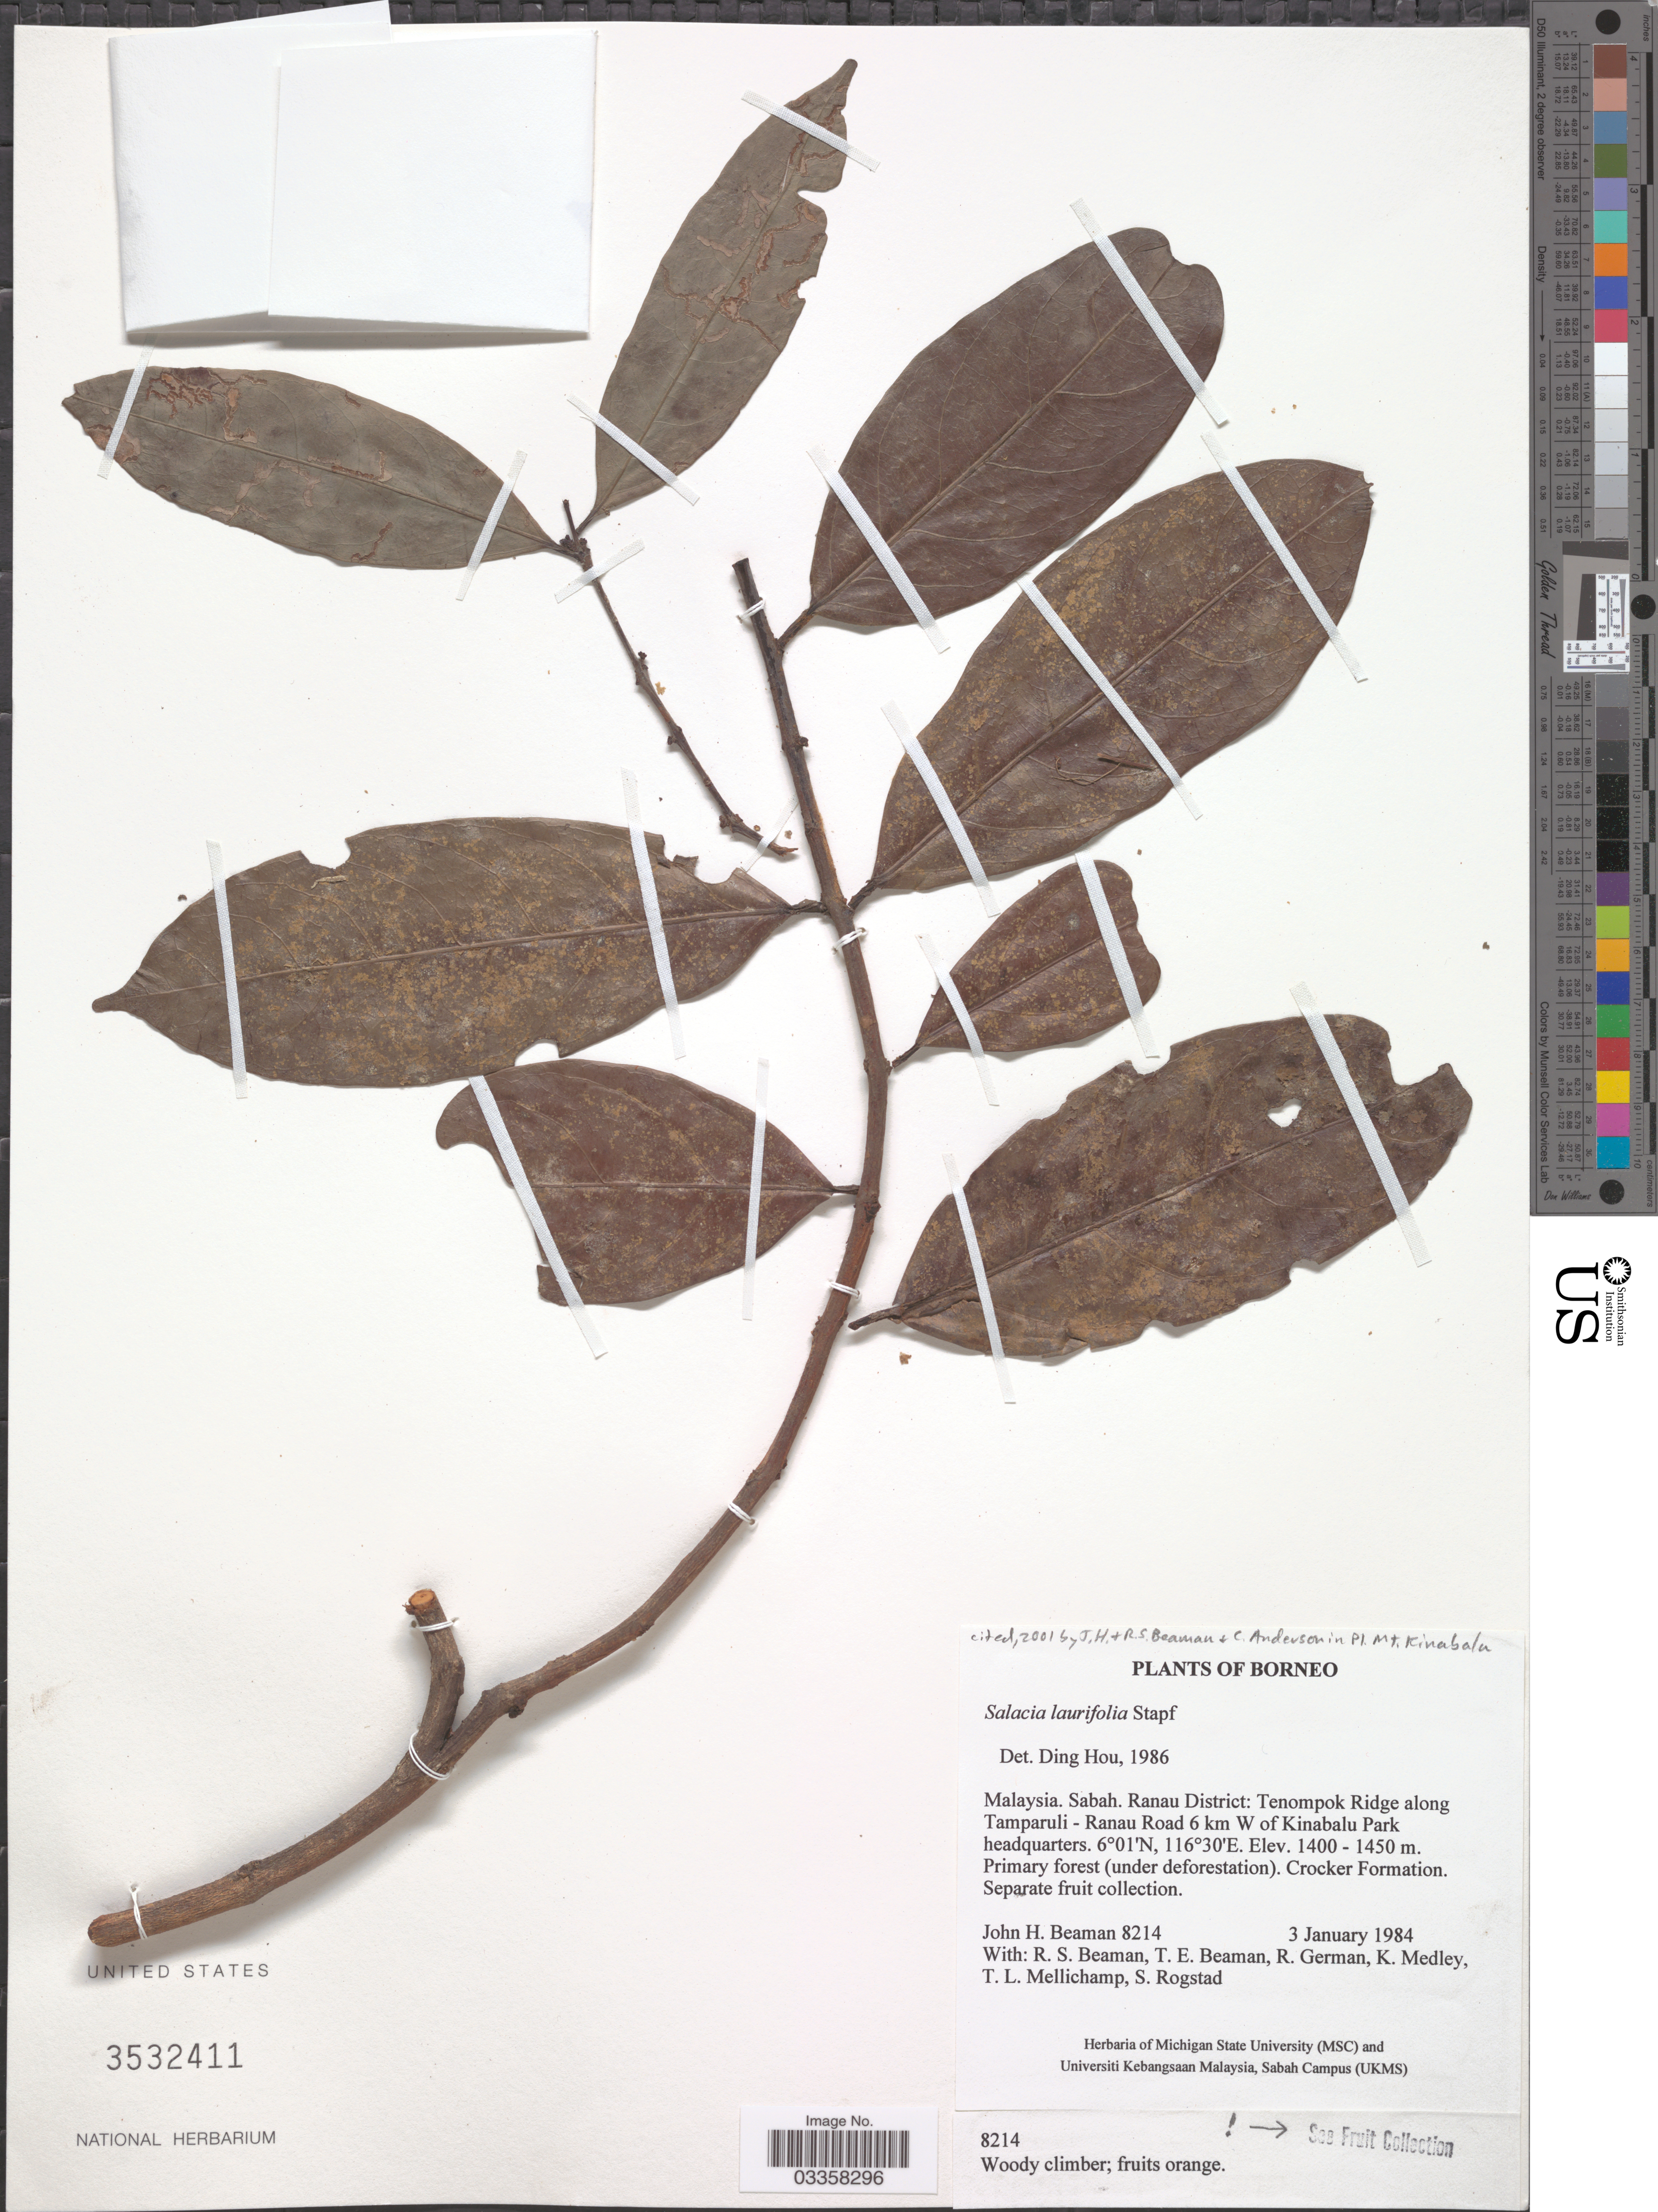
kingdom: Plantae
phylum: Tracheophyta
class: Magnoliopsida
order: Celastrales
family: Celastraceae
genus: Salacia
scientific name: Salacia laurifolia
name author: Stapf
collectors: J. H. Beaman, R. S. Beaman, T. E. Beaman, R. German & et al.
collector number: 8214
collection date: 1984-01-03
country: Malaysia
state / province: Sabah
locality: Borneo. Ranau District: Tenompok Ridge along Tamparuli - Ranau Road 6 km W of Kinabalu Park headquarters.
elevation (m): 1400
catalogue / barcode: US 3532411